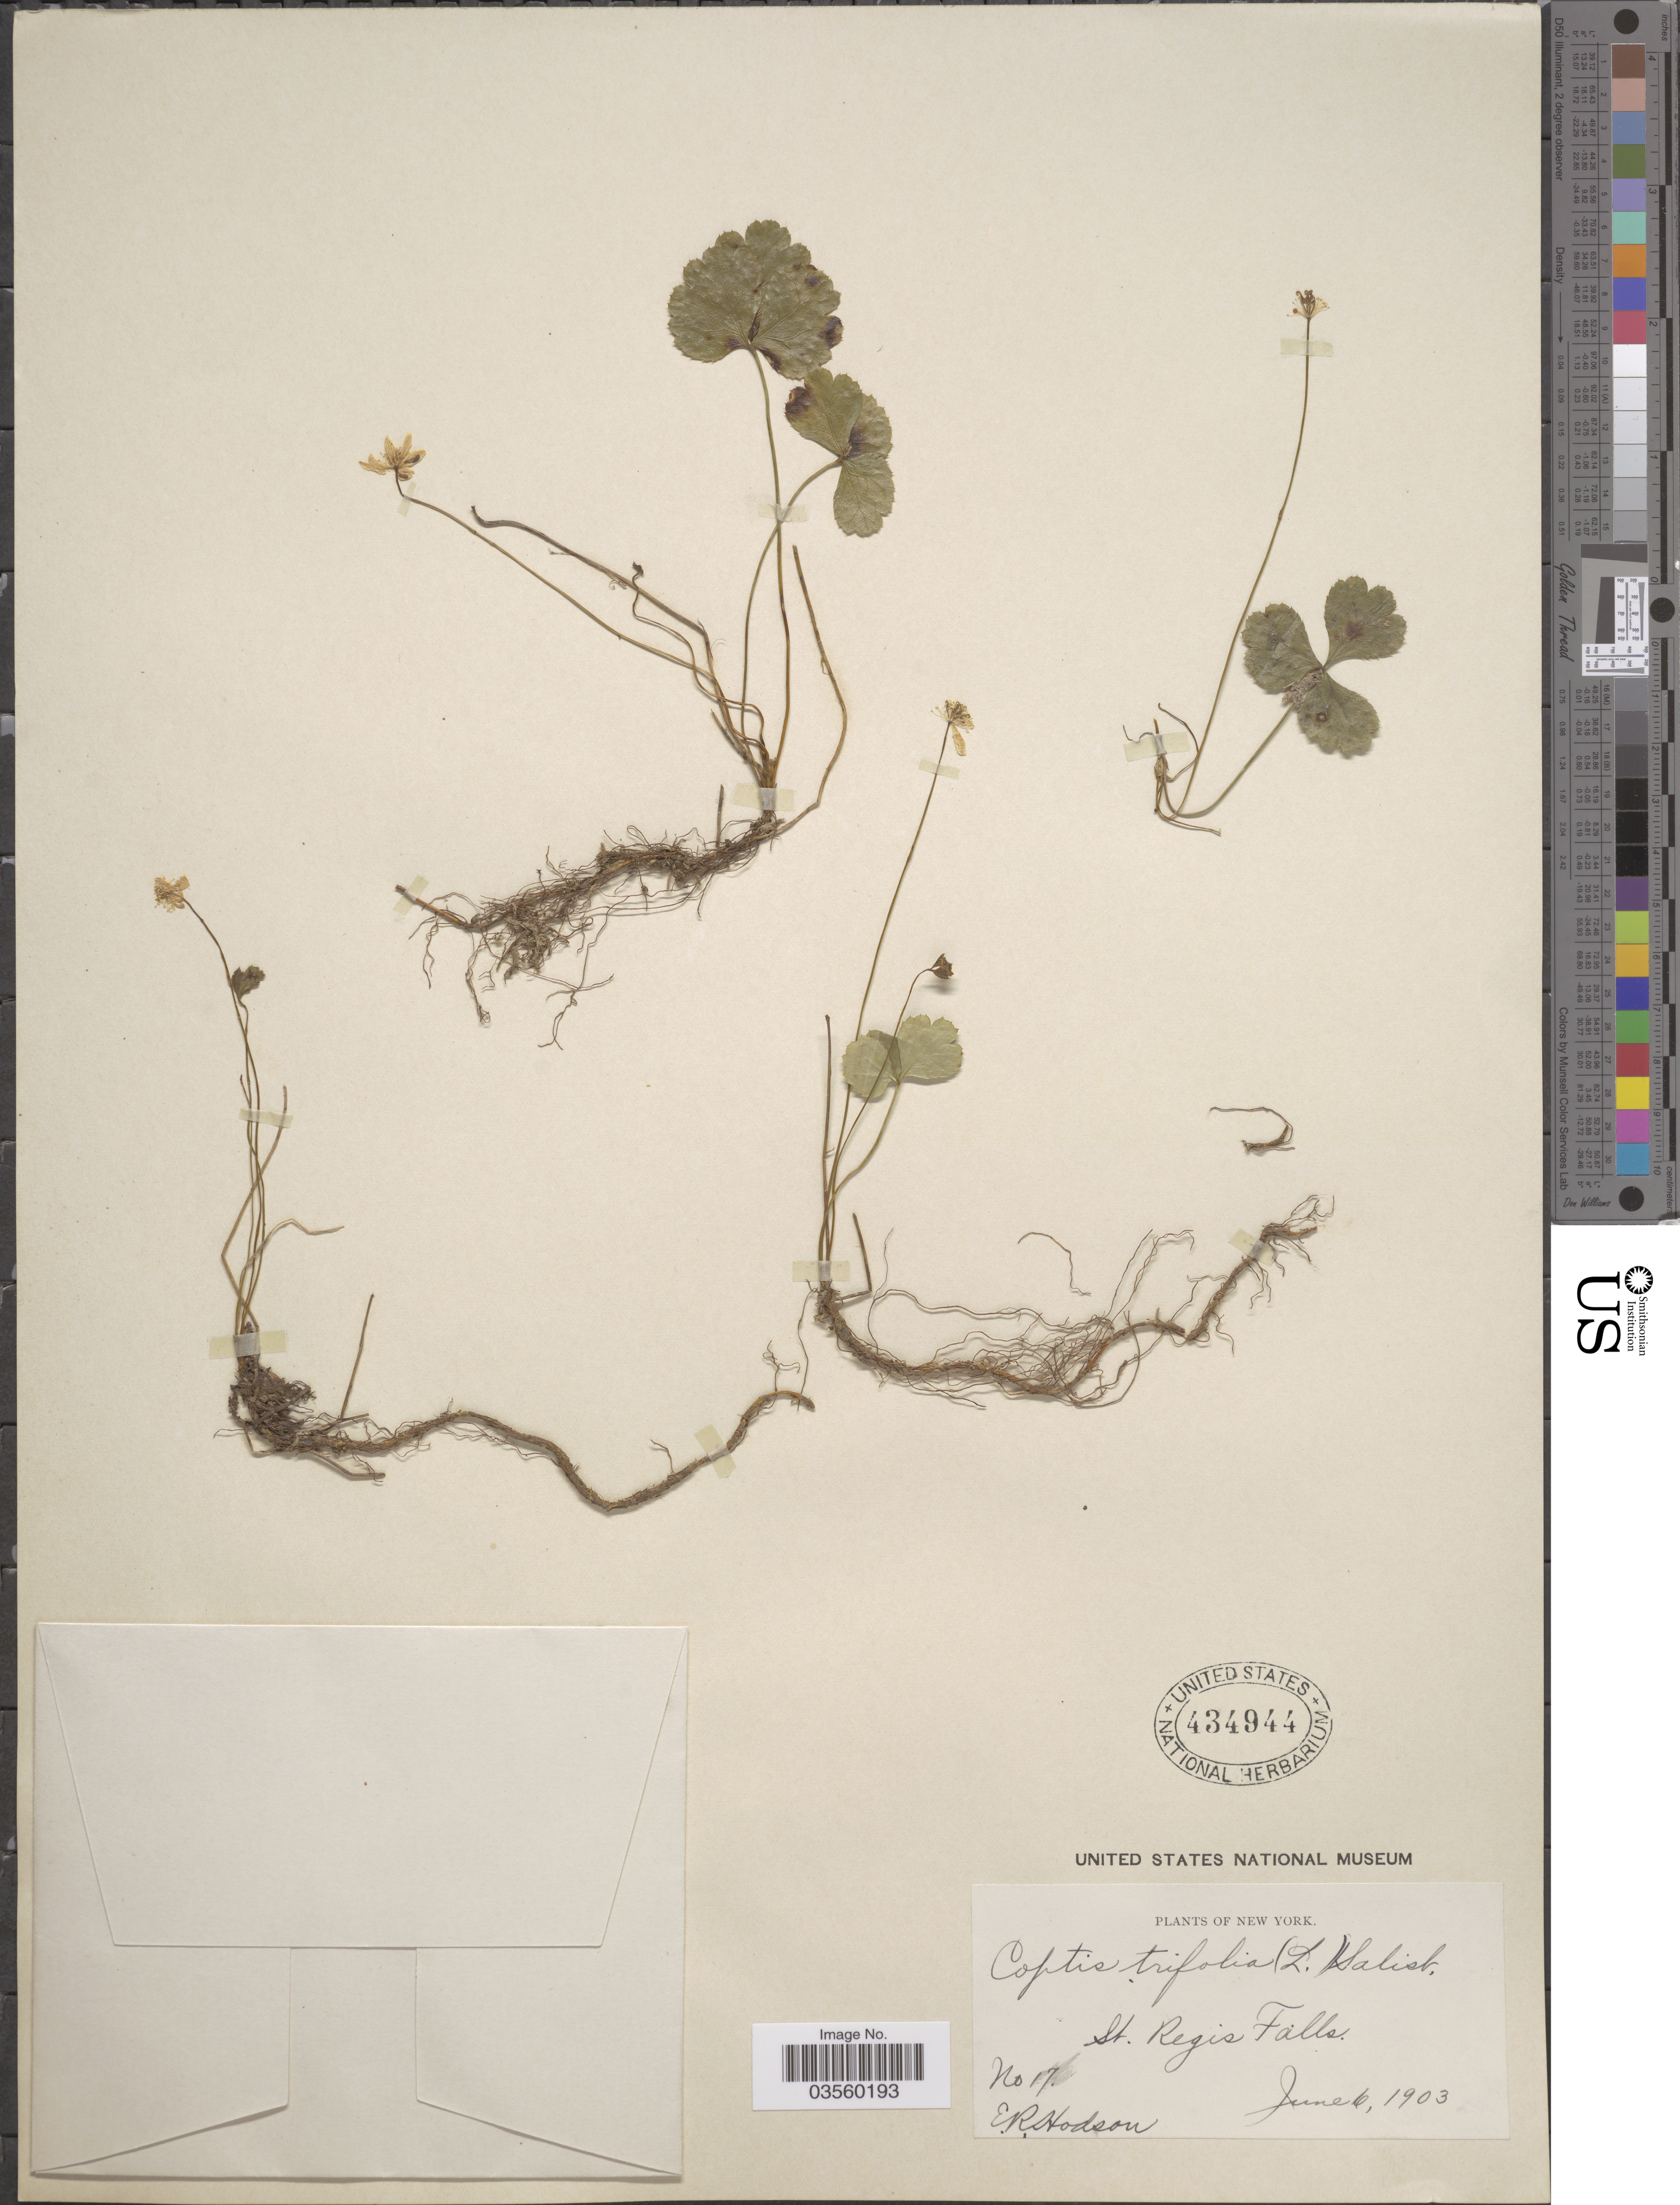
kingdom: Plantae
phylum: Tracheophyta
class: Magnoliopsida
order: Ranunculales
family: Ranunculaceae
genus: Coptis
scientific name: Coptis trifolia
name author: (L.) Salisb.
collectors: E. Hodson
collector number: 17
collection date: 1903-06-06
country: United States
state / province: New York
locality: St. Regis Falls.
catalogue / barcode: US 434944